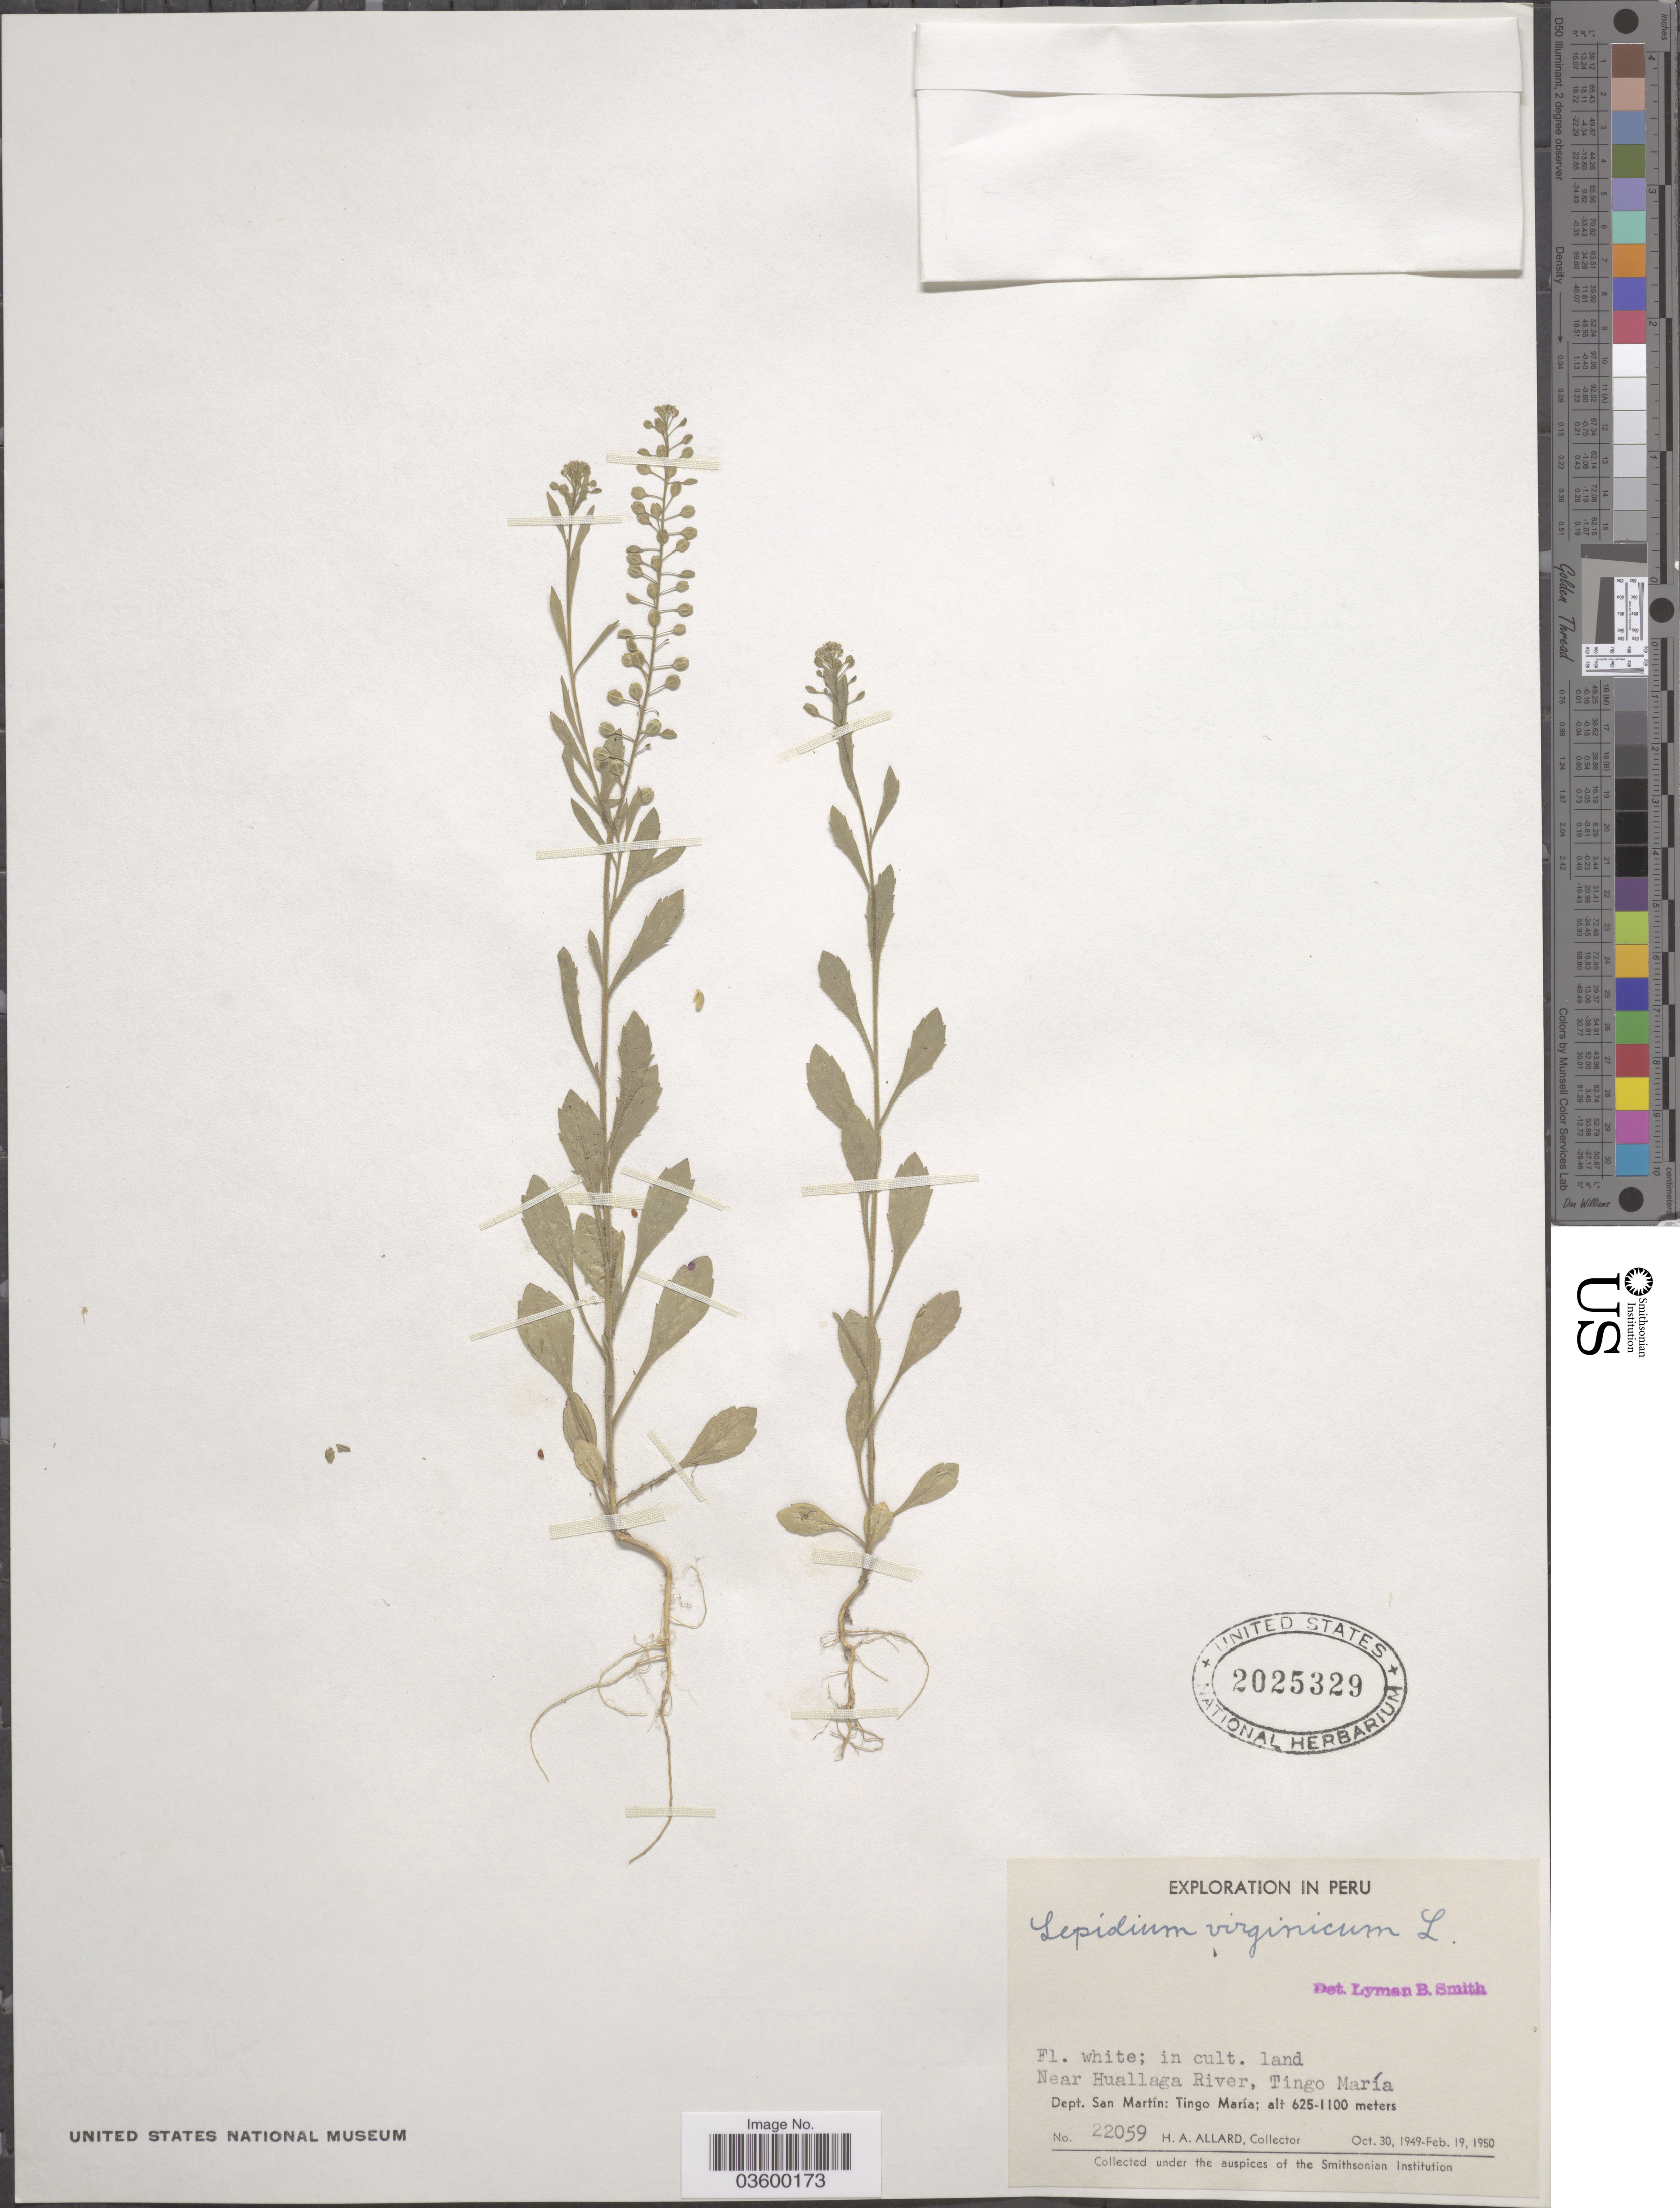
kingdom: Plantae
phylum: Tracheophyta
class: Magnoliopsida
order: Brassicales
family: Brassicaceae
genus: Lepidium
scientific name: Lepidium virginicum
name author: L.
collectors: H. A. Allard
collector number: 22059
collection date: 1949-10-30/1950-02-19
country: Peru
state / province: San Martín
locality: Dept. San Martín: Tingo María. Near Huallaga River.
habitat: near river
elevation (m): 625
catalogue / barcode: US 2025329